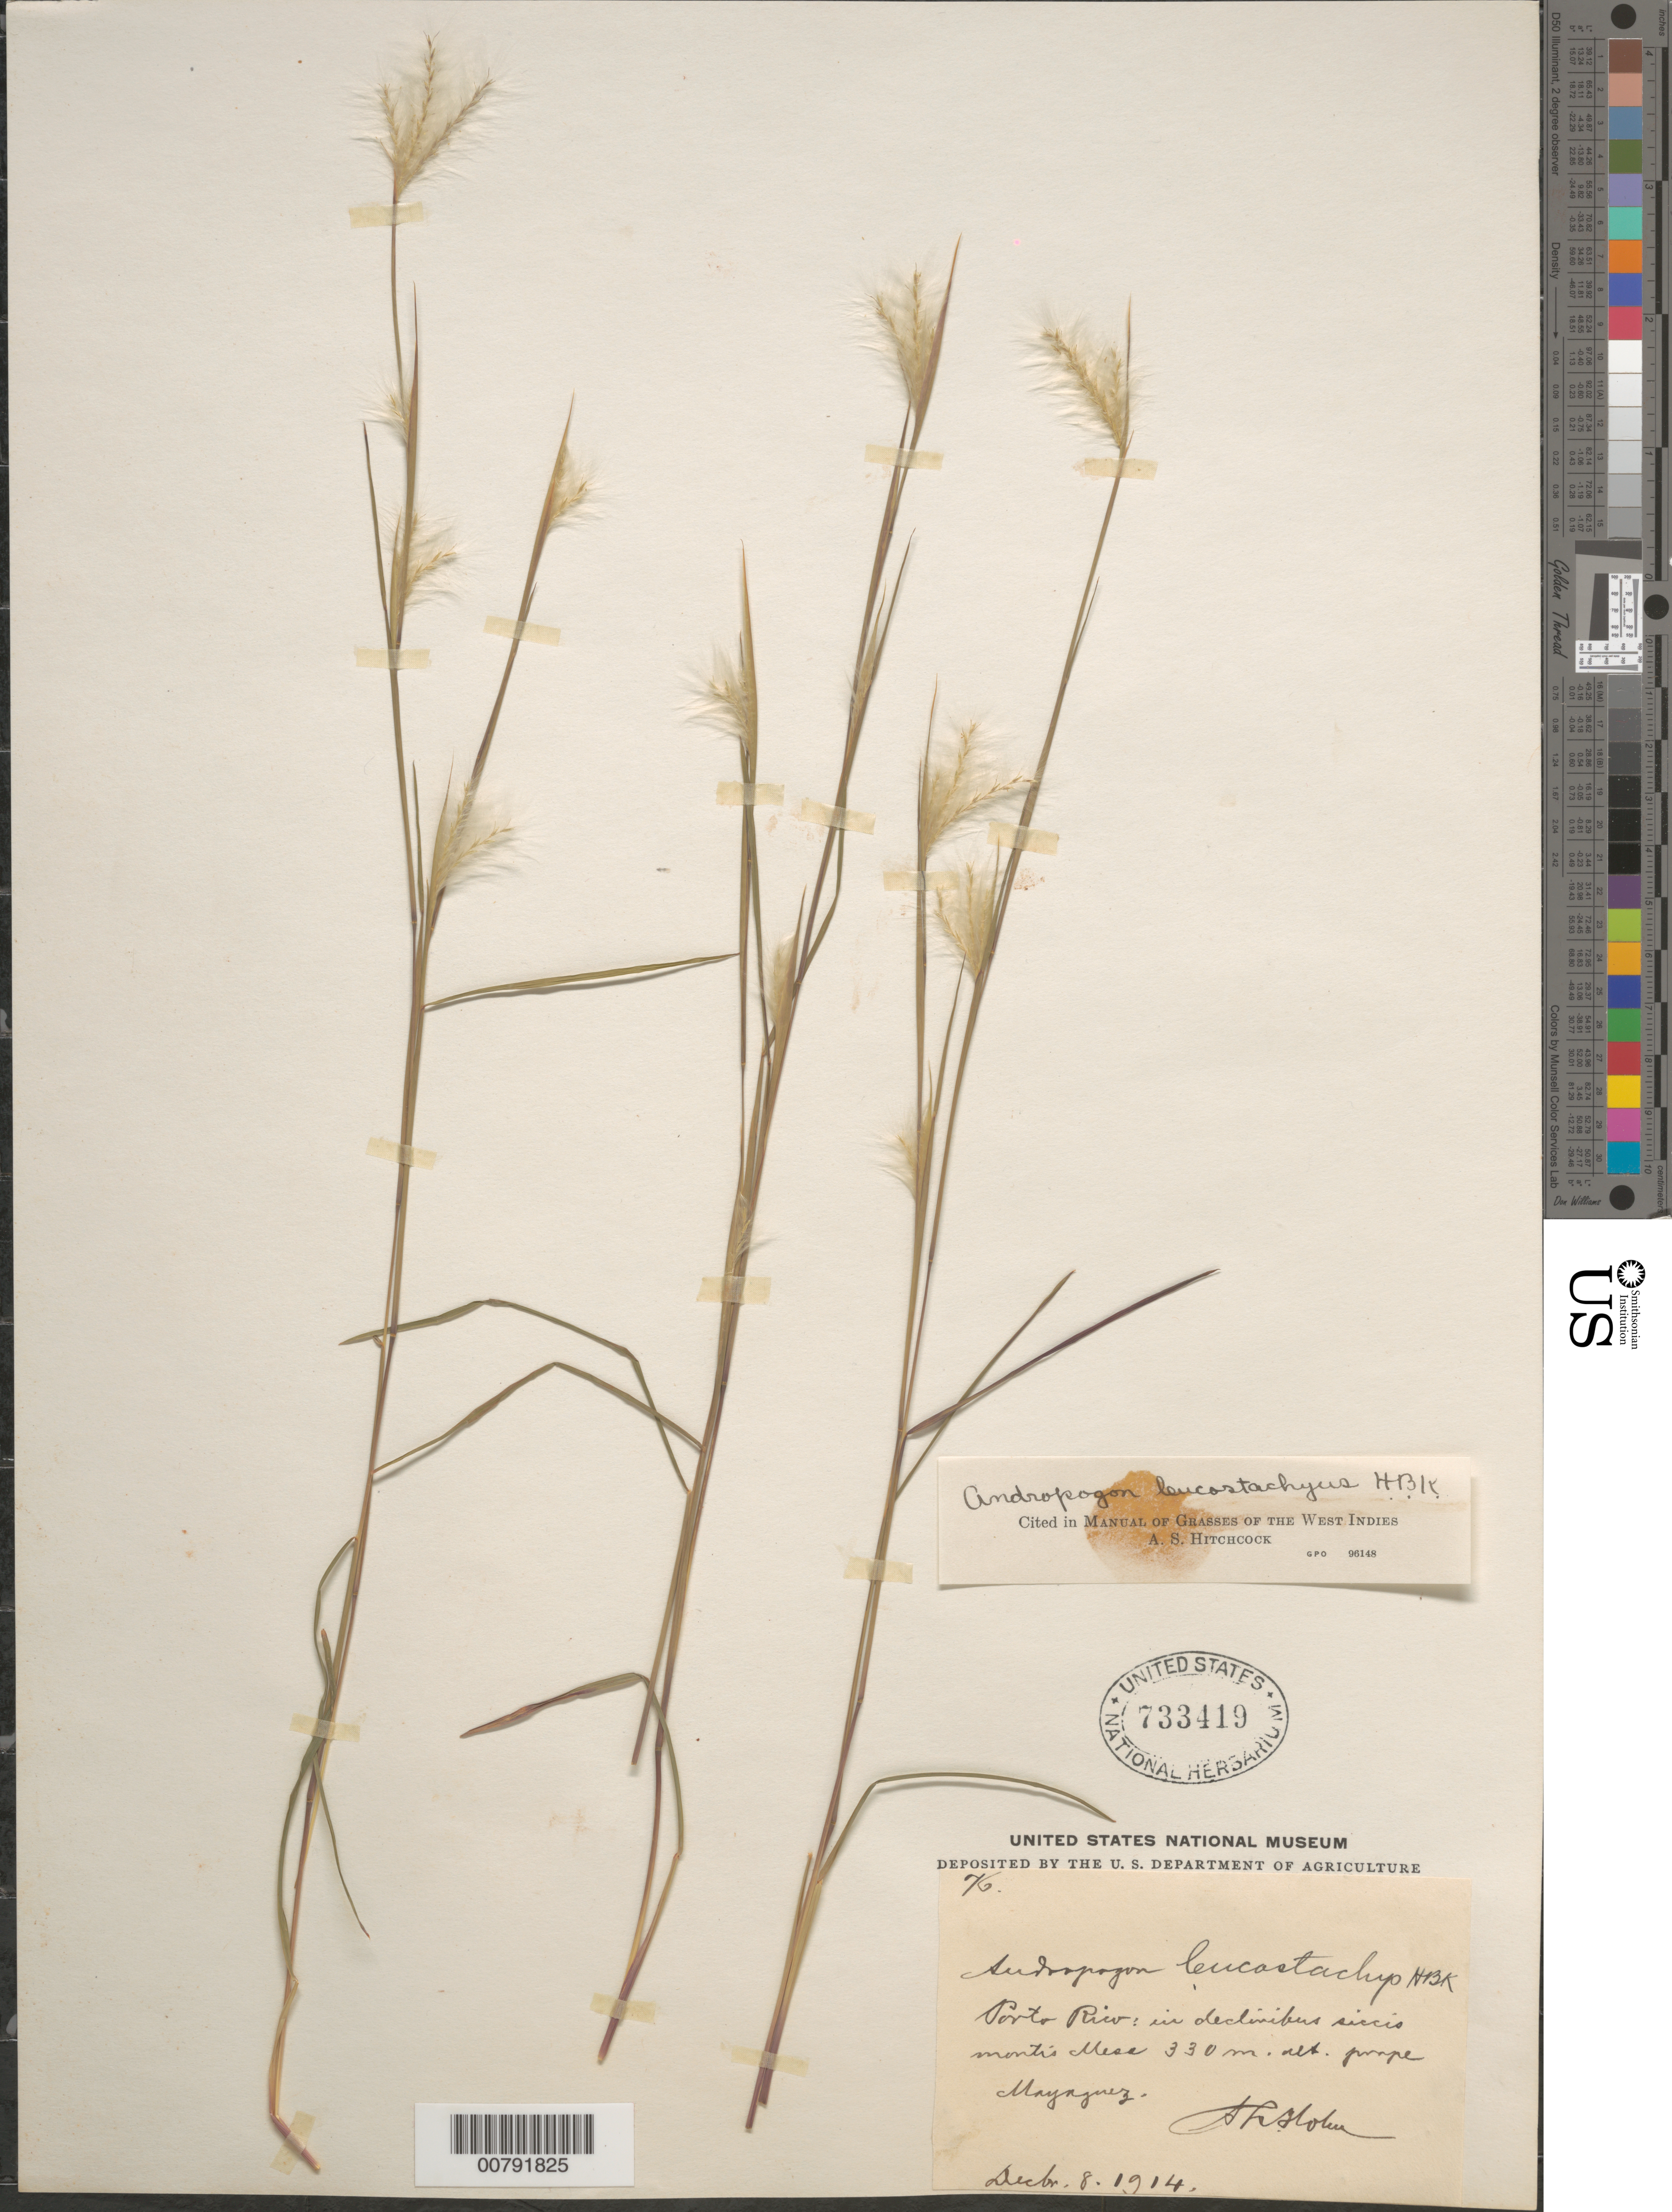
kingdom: Plantae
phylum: Tracheophyta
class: Liliopsida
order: Poales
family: Poaceae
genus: Andropogon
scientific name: Andropogon leucostachyus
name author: Kunth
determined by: Hitchcock, Albert S.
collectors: H. T. Holm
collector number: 76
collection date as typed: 08 Dec 1914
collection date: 1914-12-08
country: Puerto Rico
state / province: Mayagüez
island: Puerto Rico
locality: Monte Mesa, Mayaguez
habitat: In declivigus siecis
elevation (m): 330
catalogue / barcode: US 733419